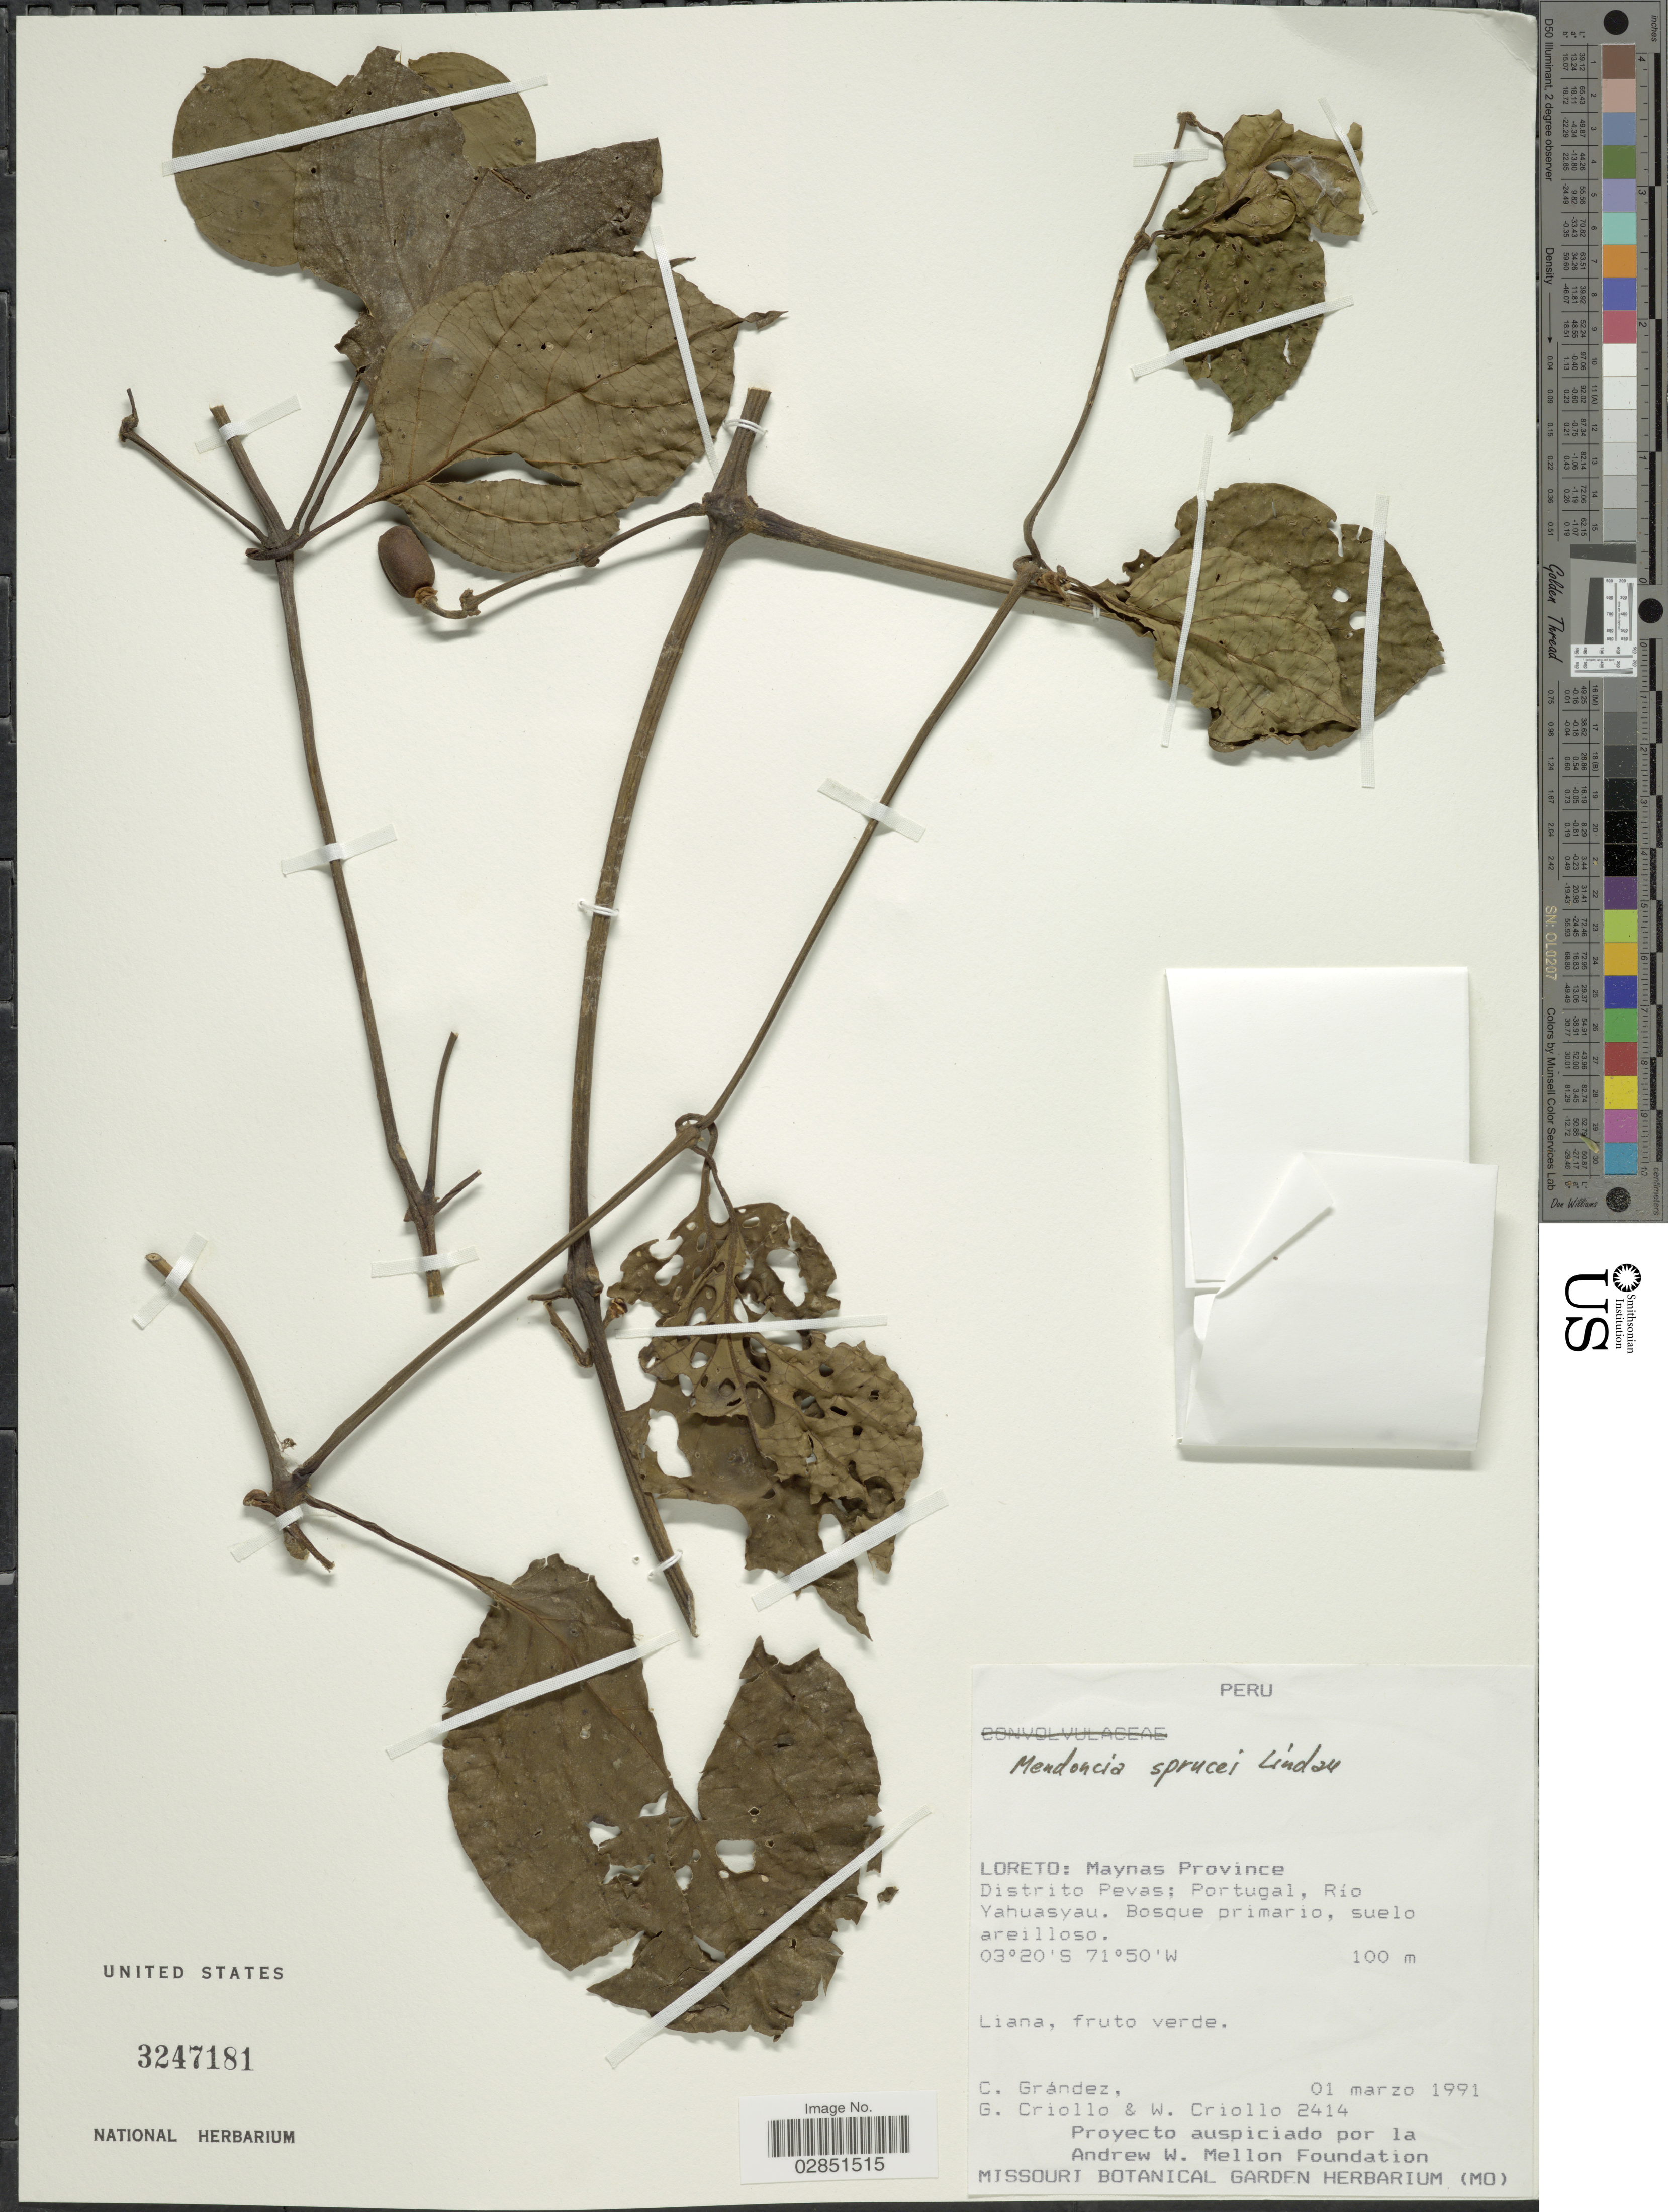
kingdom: Plantae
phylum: Tracheophyta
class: Magnoliopsida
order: Lamiales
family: Acanthaceae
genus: Mendoncia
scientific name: Mendoncia sprucei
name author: Lindau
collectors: C. Grández, G. Criollo & W. Criollo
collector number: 2414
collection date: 1991-03-01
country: Peru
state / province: Loreto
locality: Maynas Province. Distrito Pevas: Portugal, Río Yahuasyau.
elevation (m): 100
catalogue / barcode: US 3247181